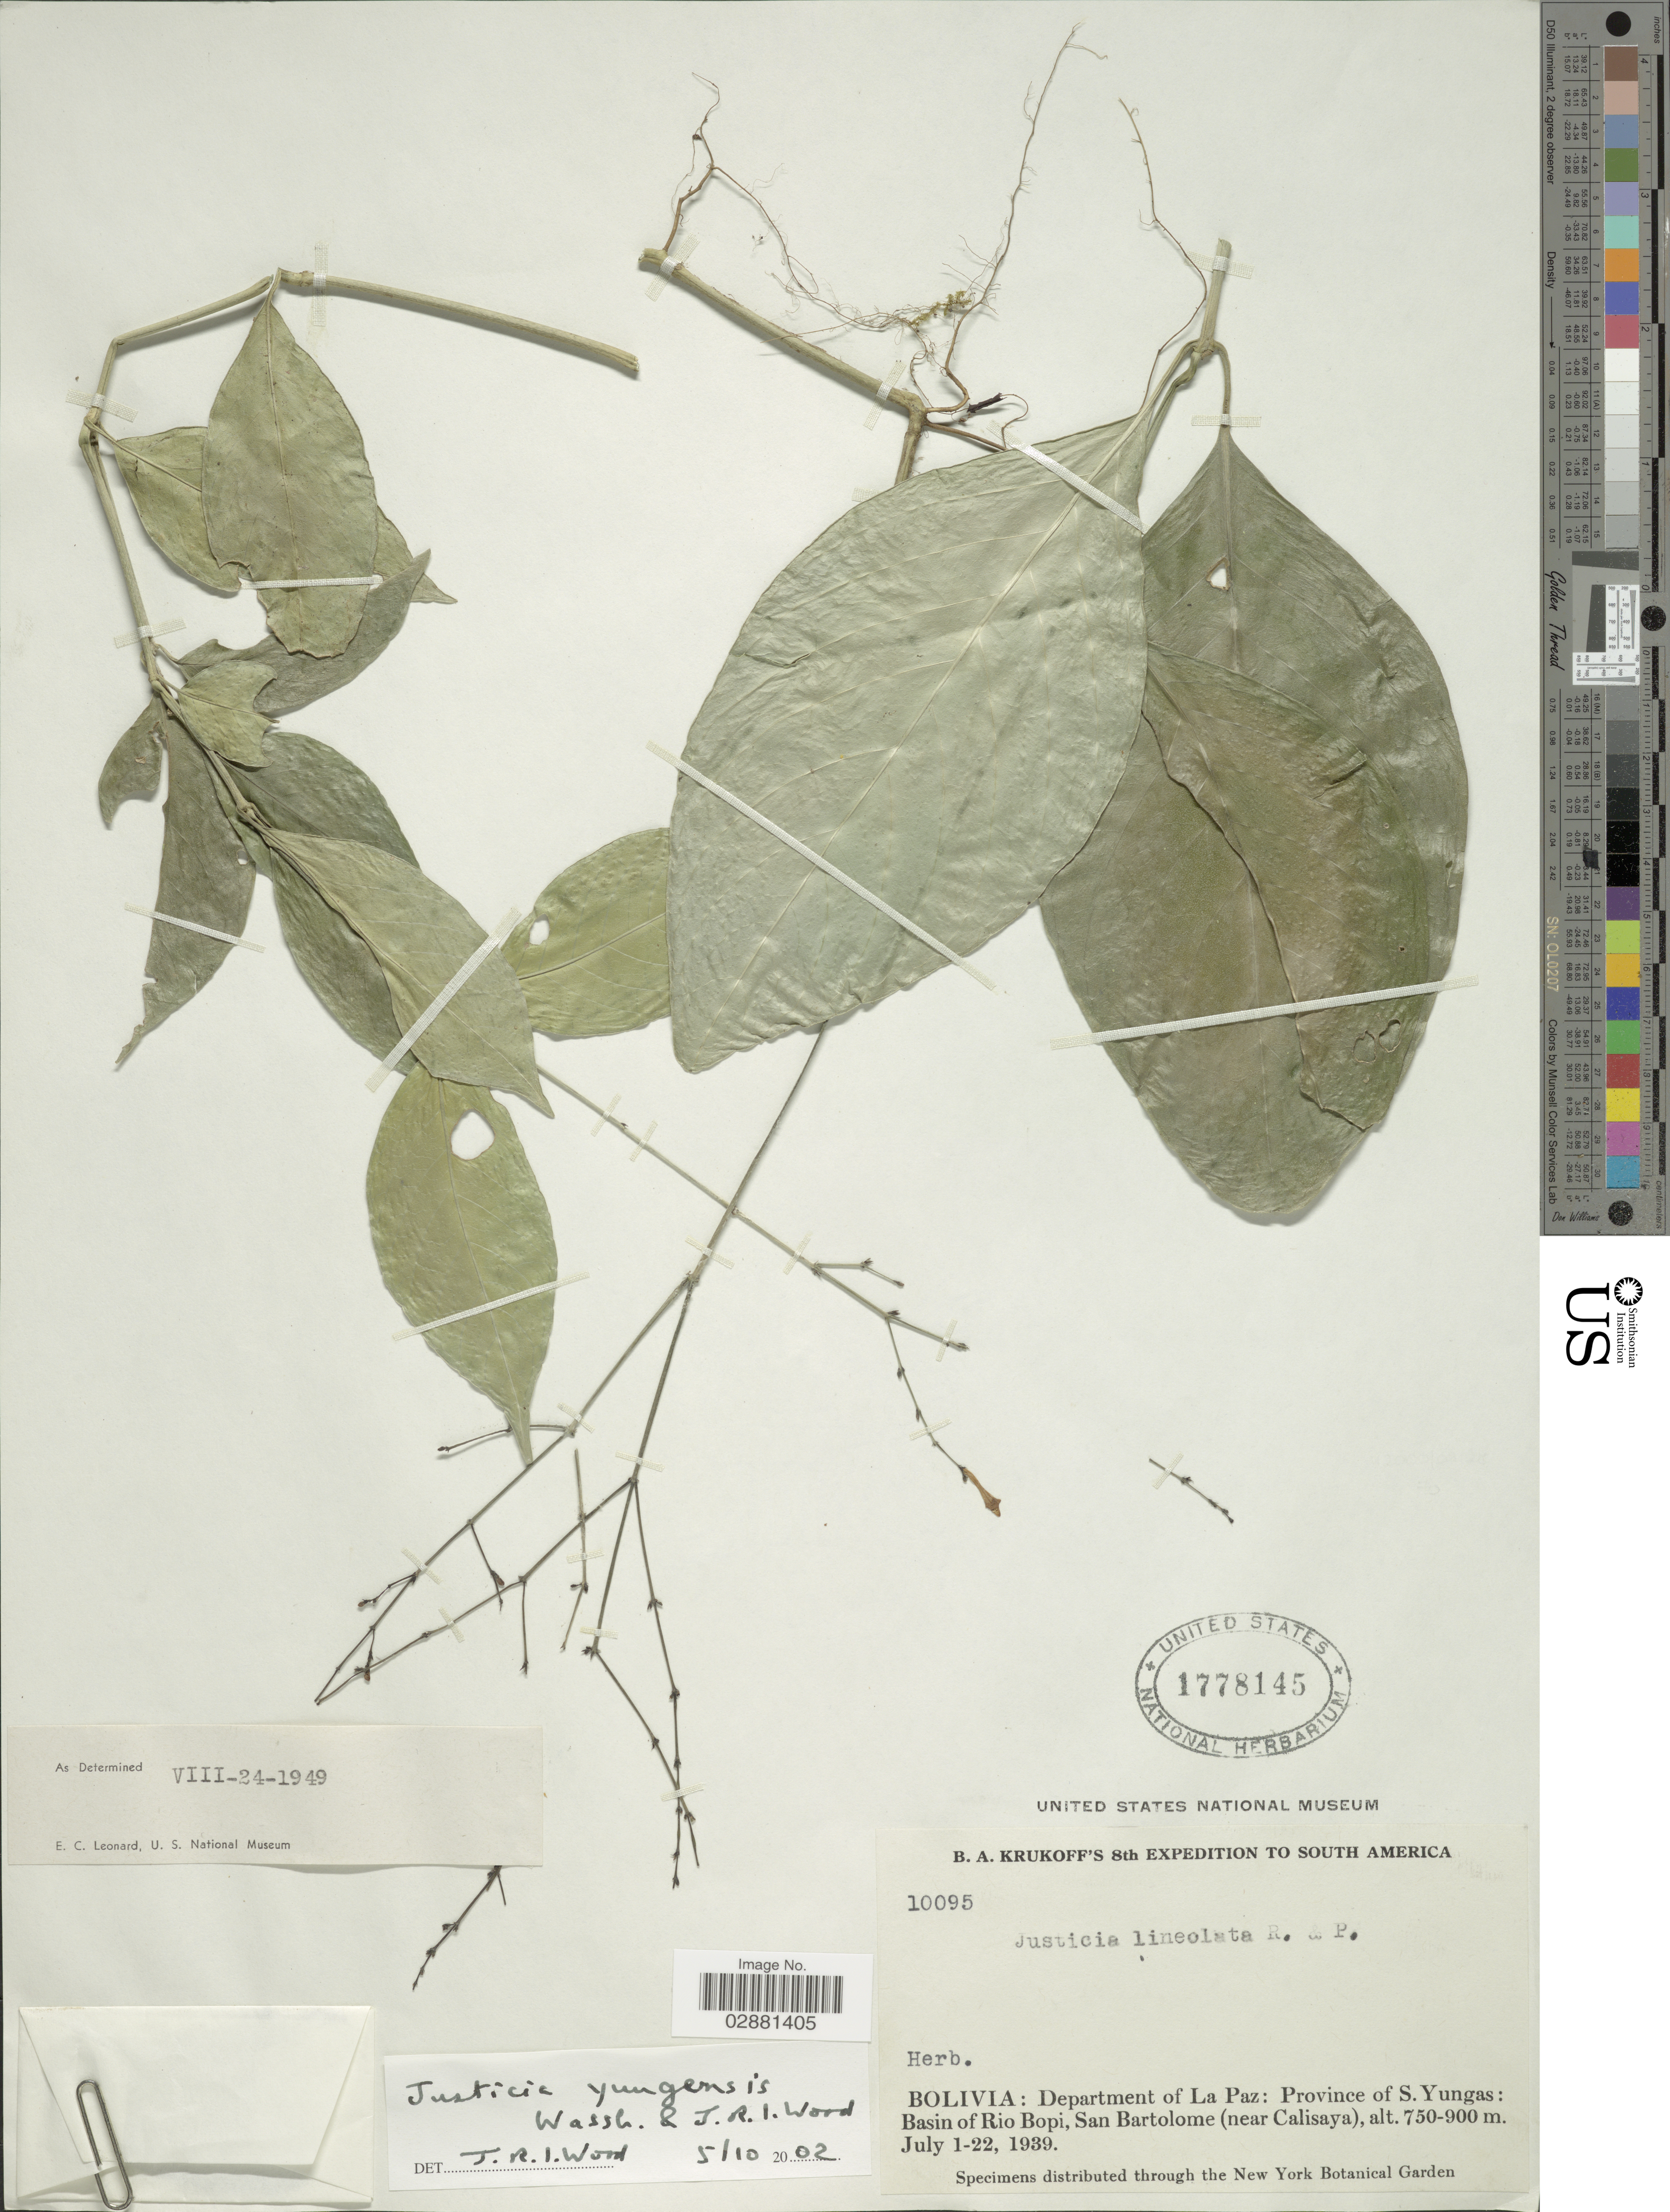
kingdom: Plantae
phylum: Tracheophyta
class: Magnoliopsida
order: Lamiales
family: Acanthaceae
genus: Justicia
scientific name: Justicia yungensis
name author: Wassh. & J.R.I. Wood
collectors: B. A. Krukoff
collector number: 10095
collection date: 1939-07-01/1939-07-22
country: Bolivia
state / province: La Paz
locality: Department of La Paz: Province of S. Yungas: Basin of Rio Bopi, San Bartolome (near Calisaya).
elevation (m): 750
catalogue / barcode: US 1778145